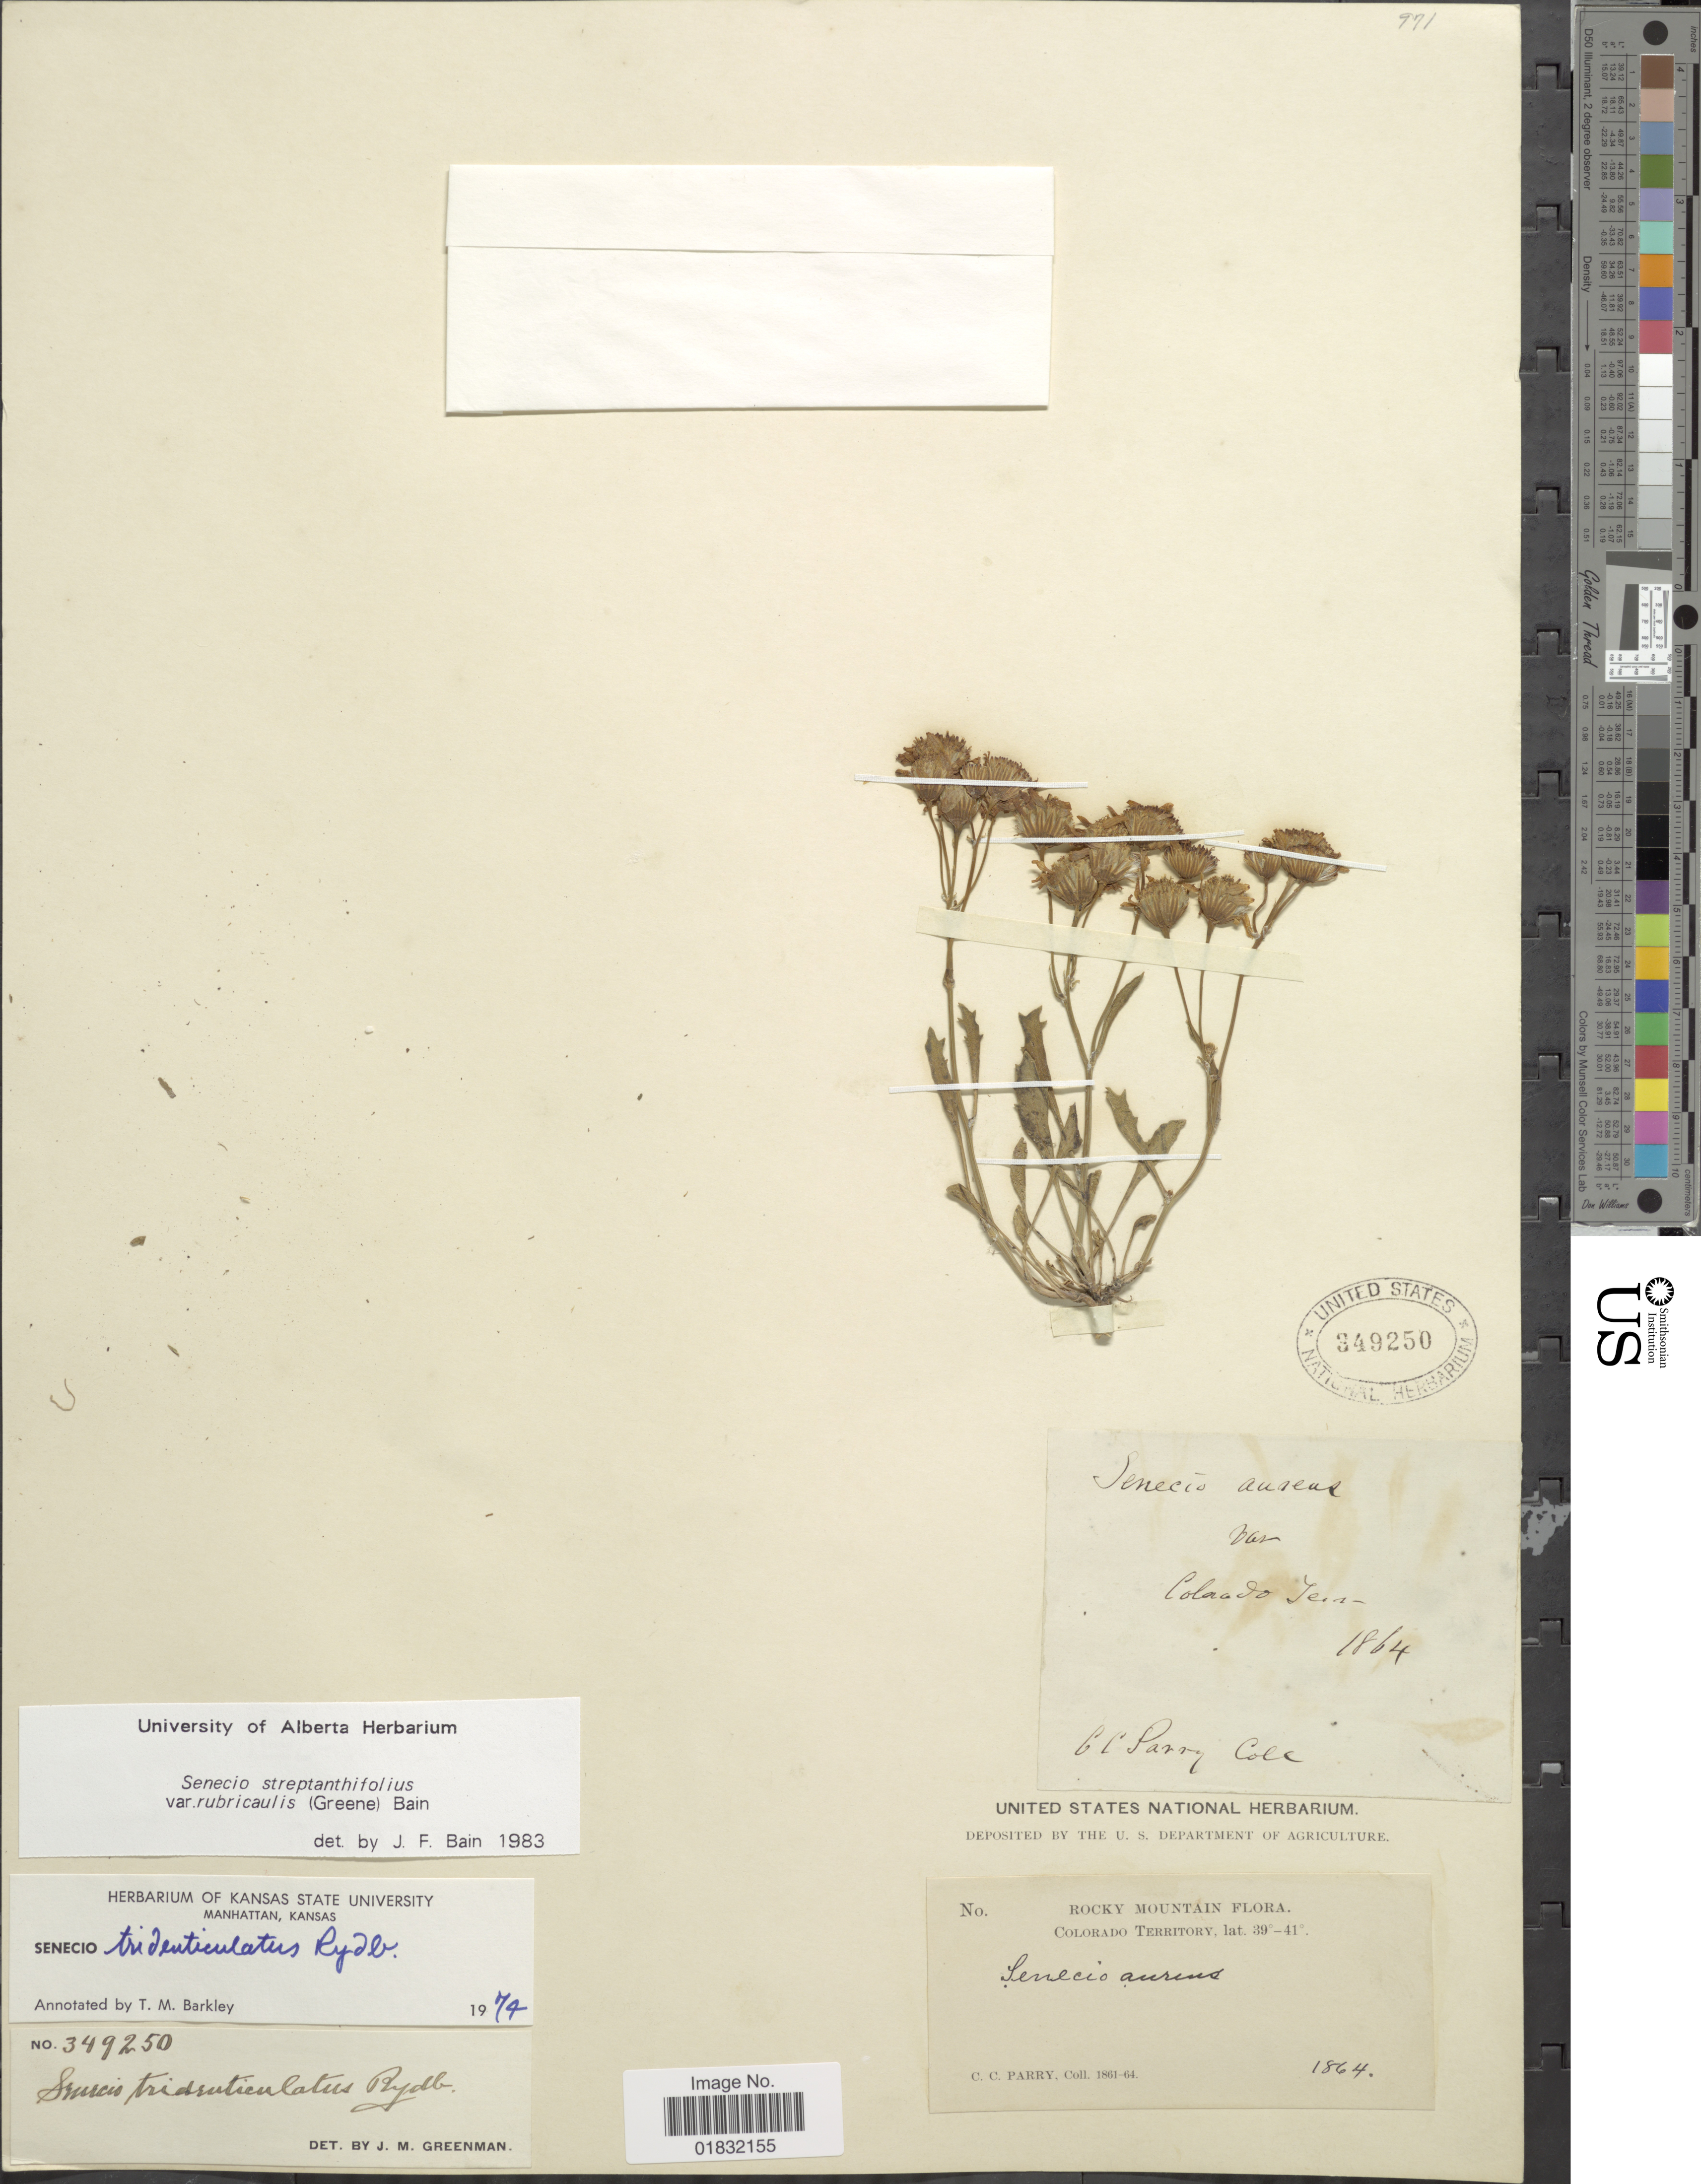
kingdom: Plantae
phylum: Tracheophyta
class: Magnoliopsida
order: Asterales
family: Asteraceae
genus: Packera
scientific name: Packera streptanthifolia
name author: (Greene) W.A. Weber & Á. Löve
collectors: C. C. Parry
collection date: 1864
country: United States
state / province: Colorado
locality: Rocky Mountain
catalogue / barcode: US 349250